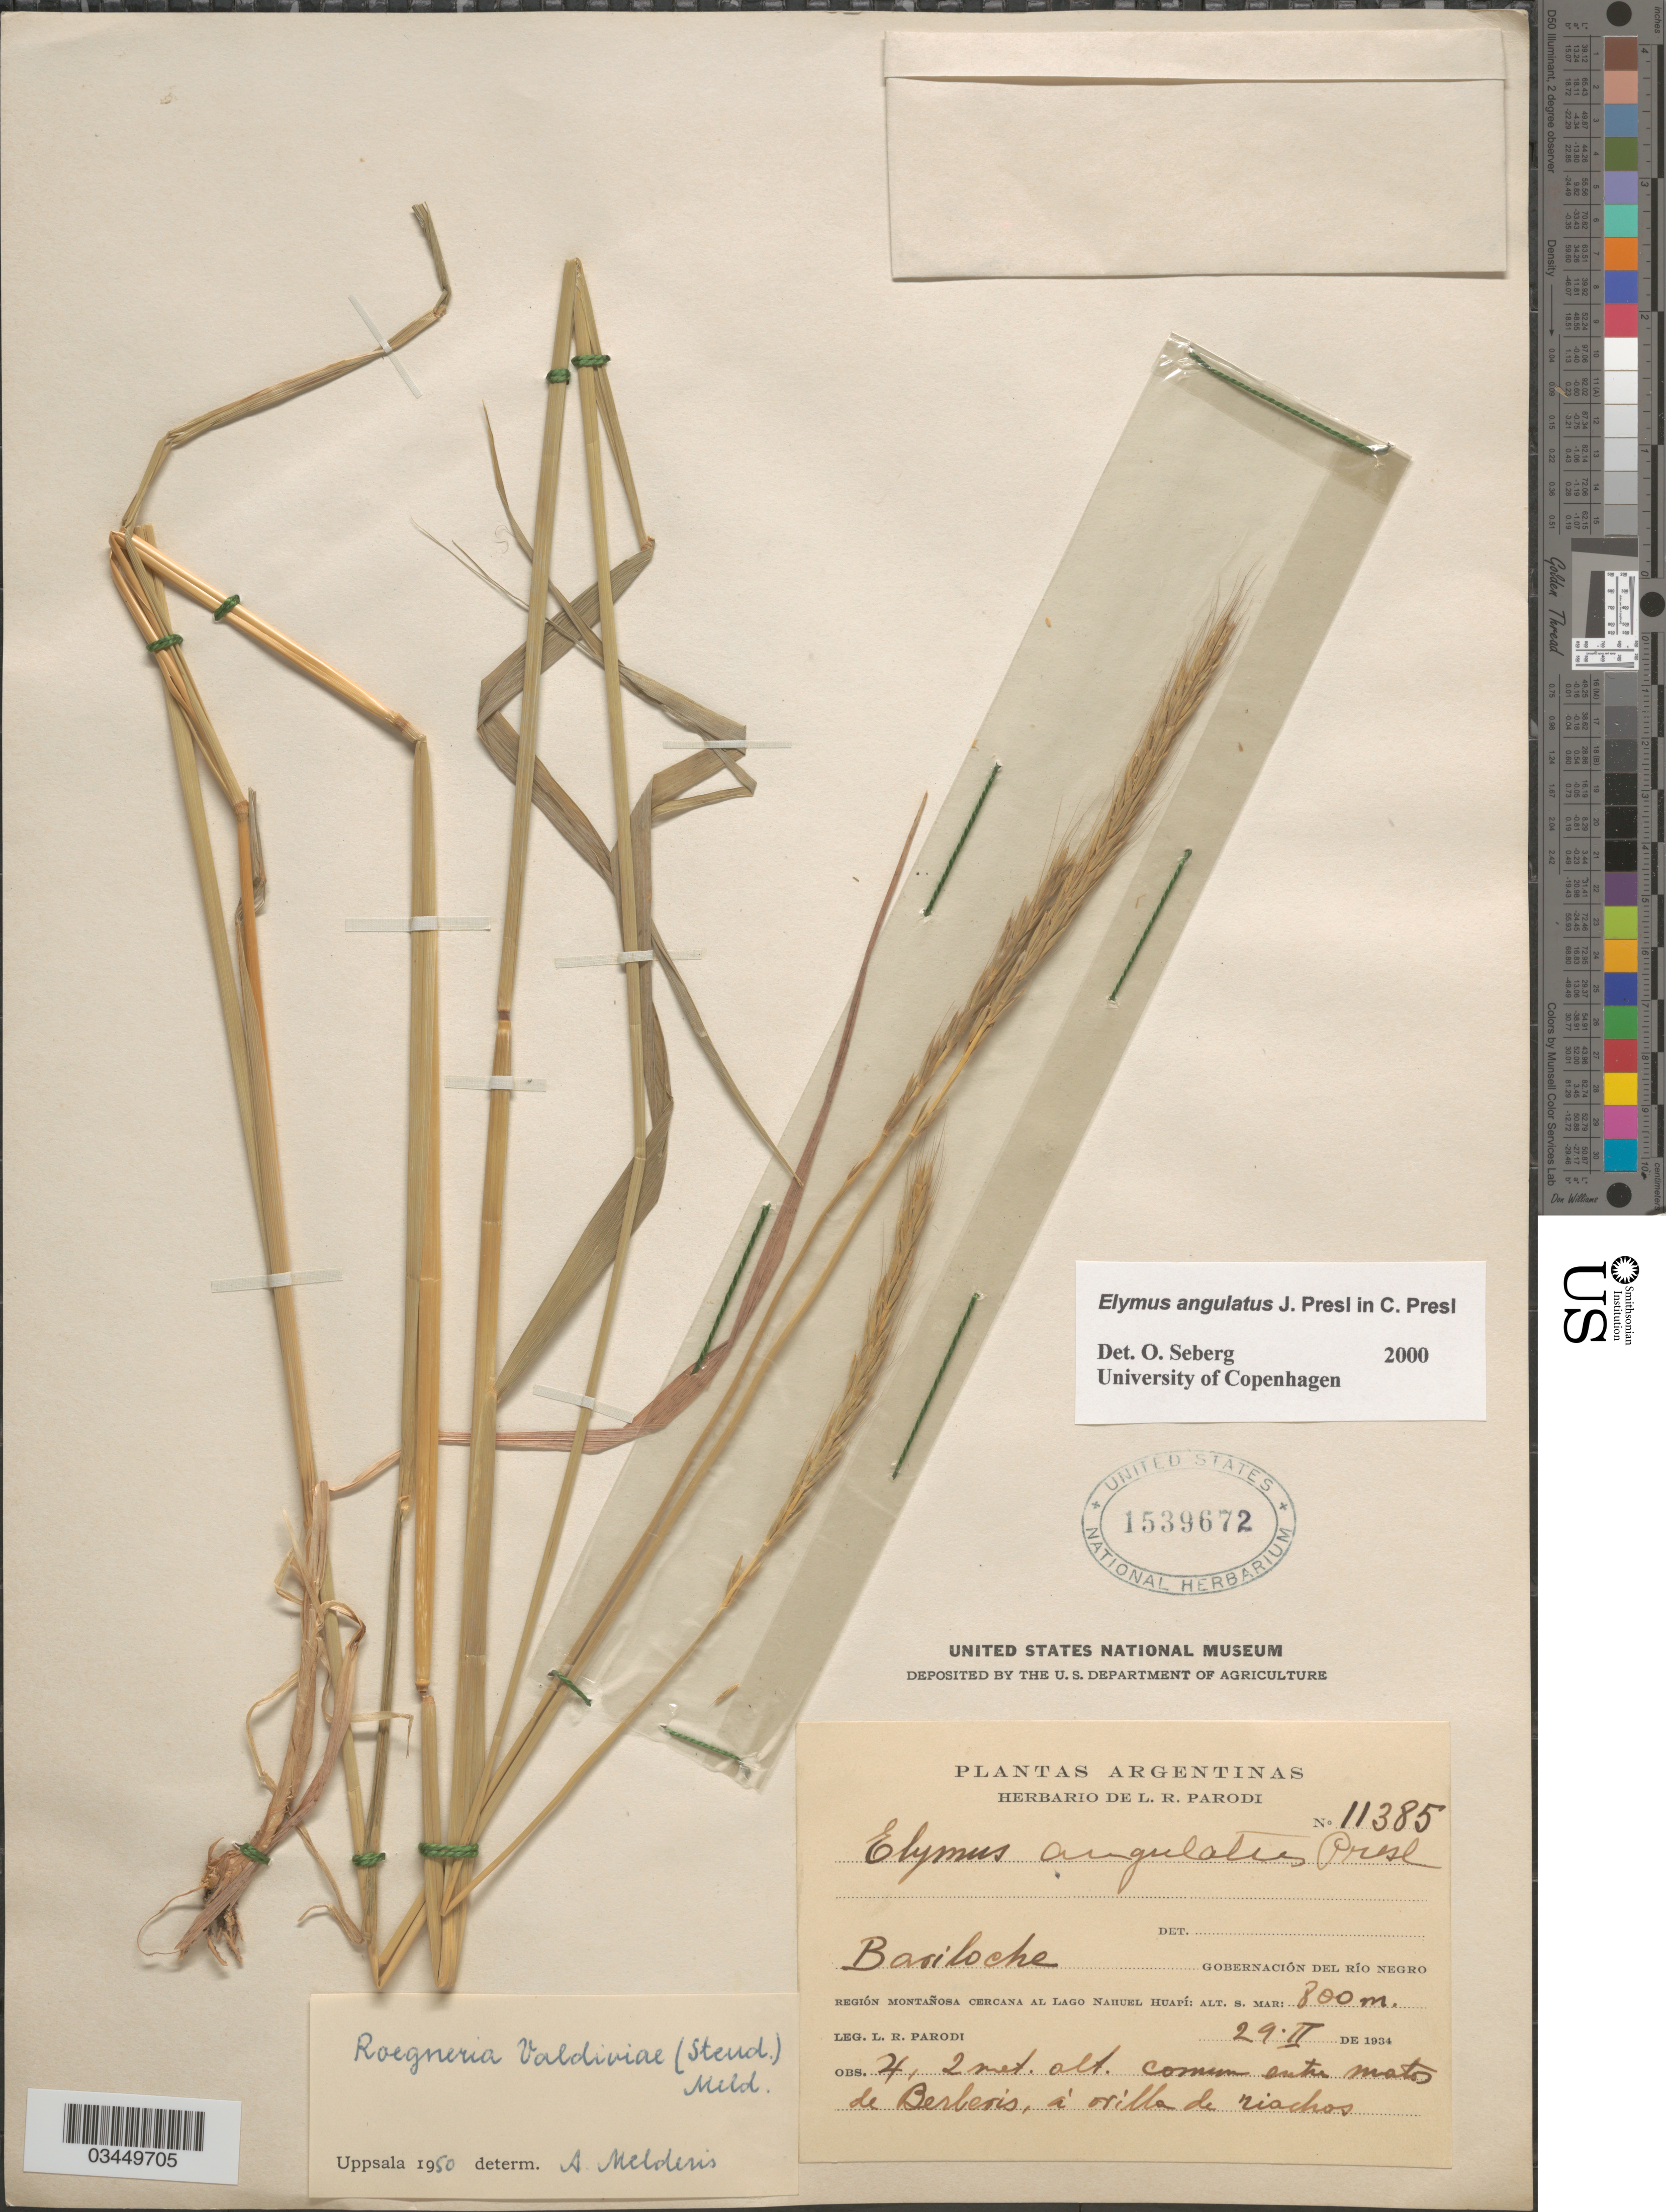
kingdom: Plantae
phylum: Tracheophyta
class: Liliopsida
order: Poales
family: Poaceae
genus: Elymus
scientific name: Elymus angulatus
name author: J. Presl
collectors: L. R. Parodi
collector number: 11385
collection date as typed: Transcribed d/m/y: 29/2/1934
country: Argentina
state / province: Rio Negro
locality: Bariloche. Gobernación del Río Negro. Regíon Montañosa cercana al Lago Nahuel Huapí. Entre matos de Berberis, à orilla de riachos.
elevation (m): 800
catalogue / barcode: US 1539672